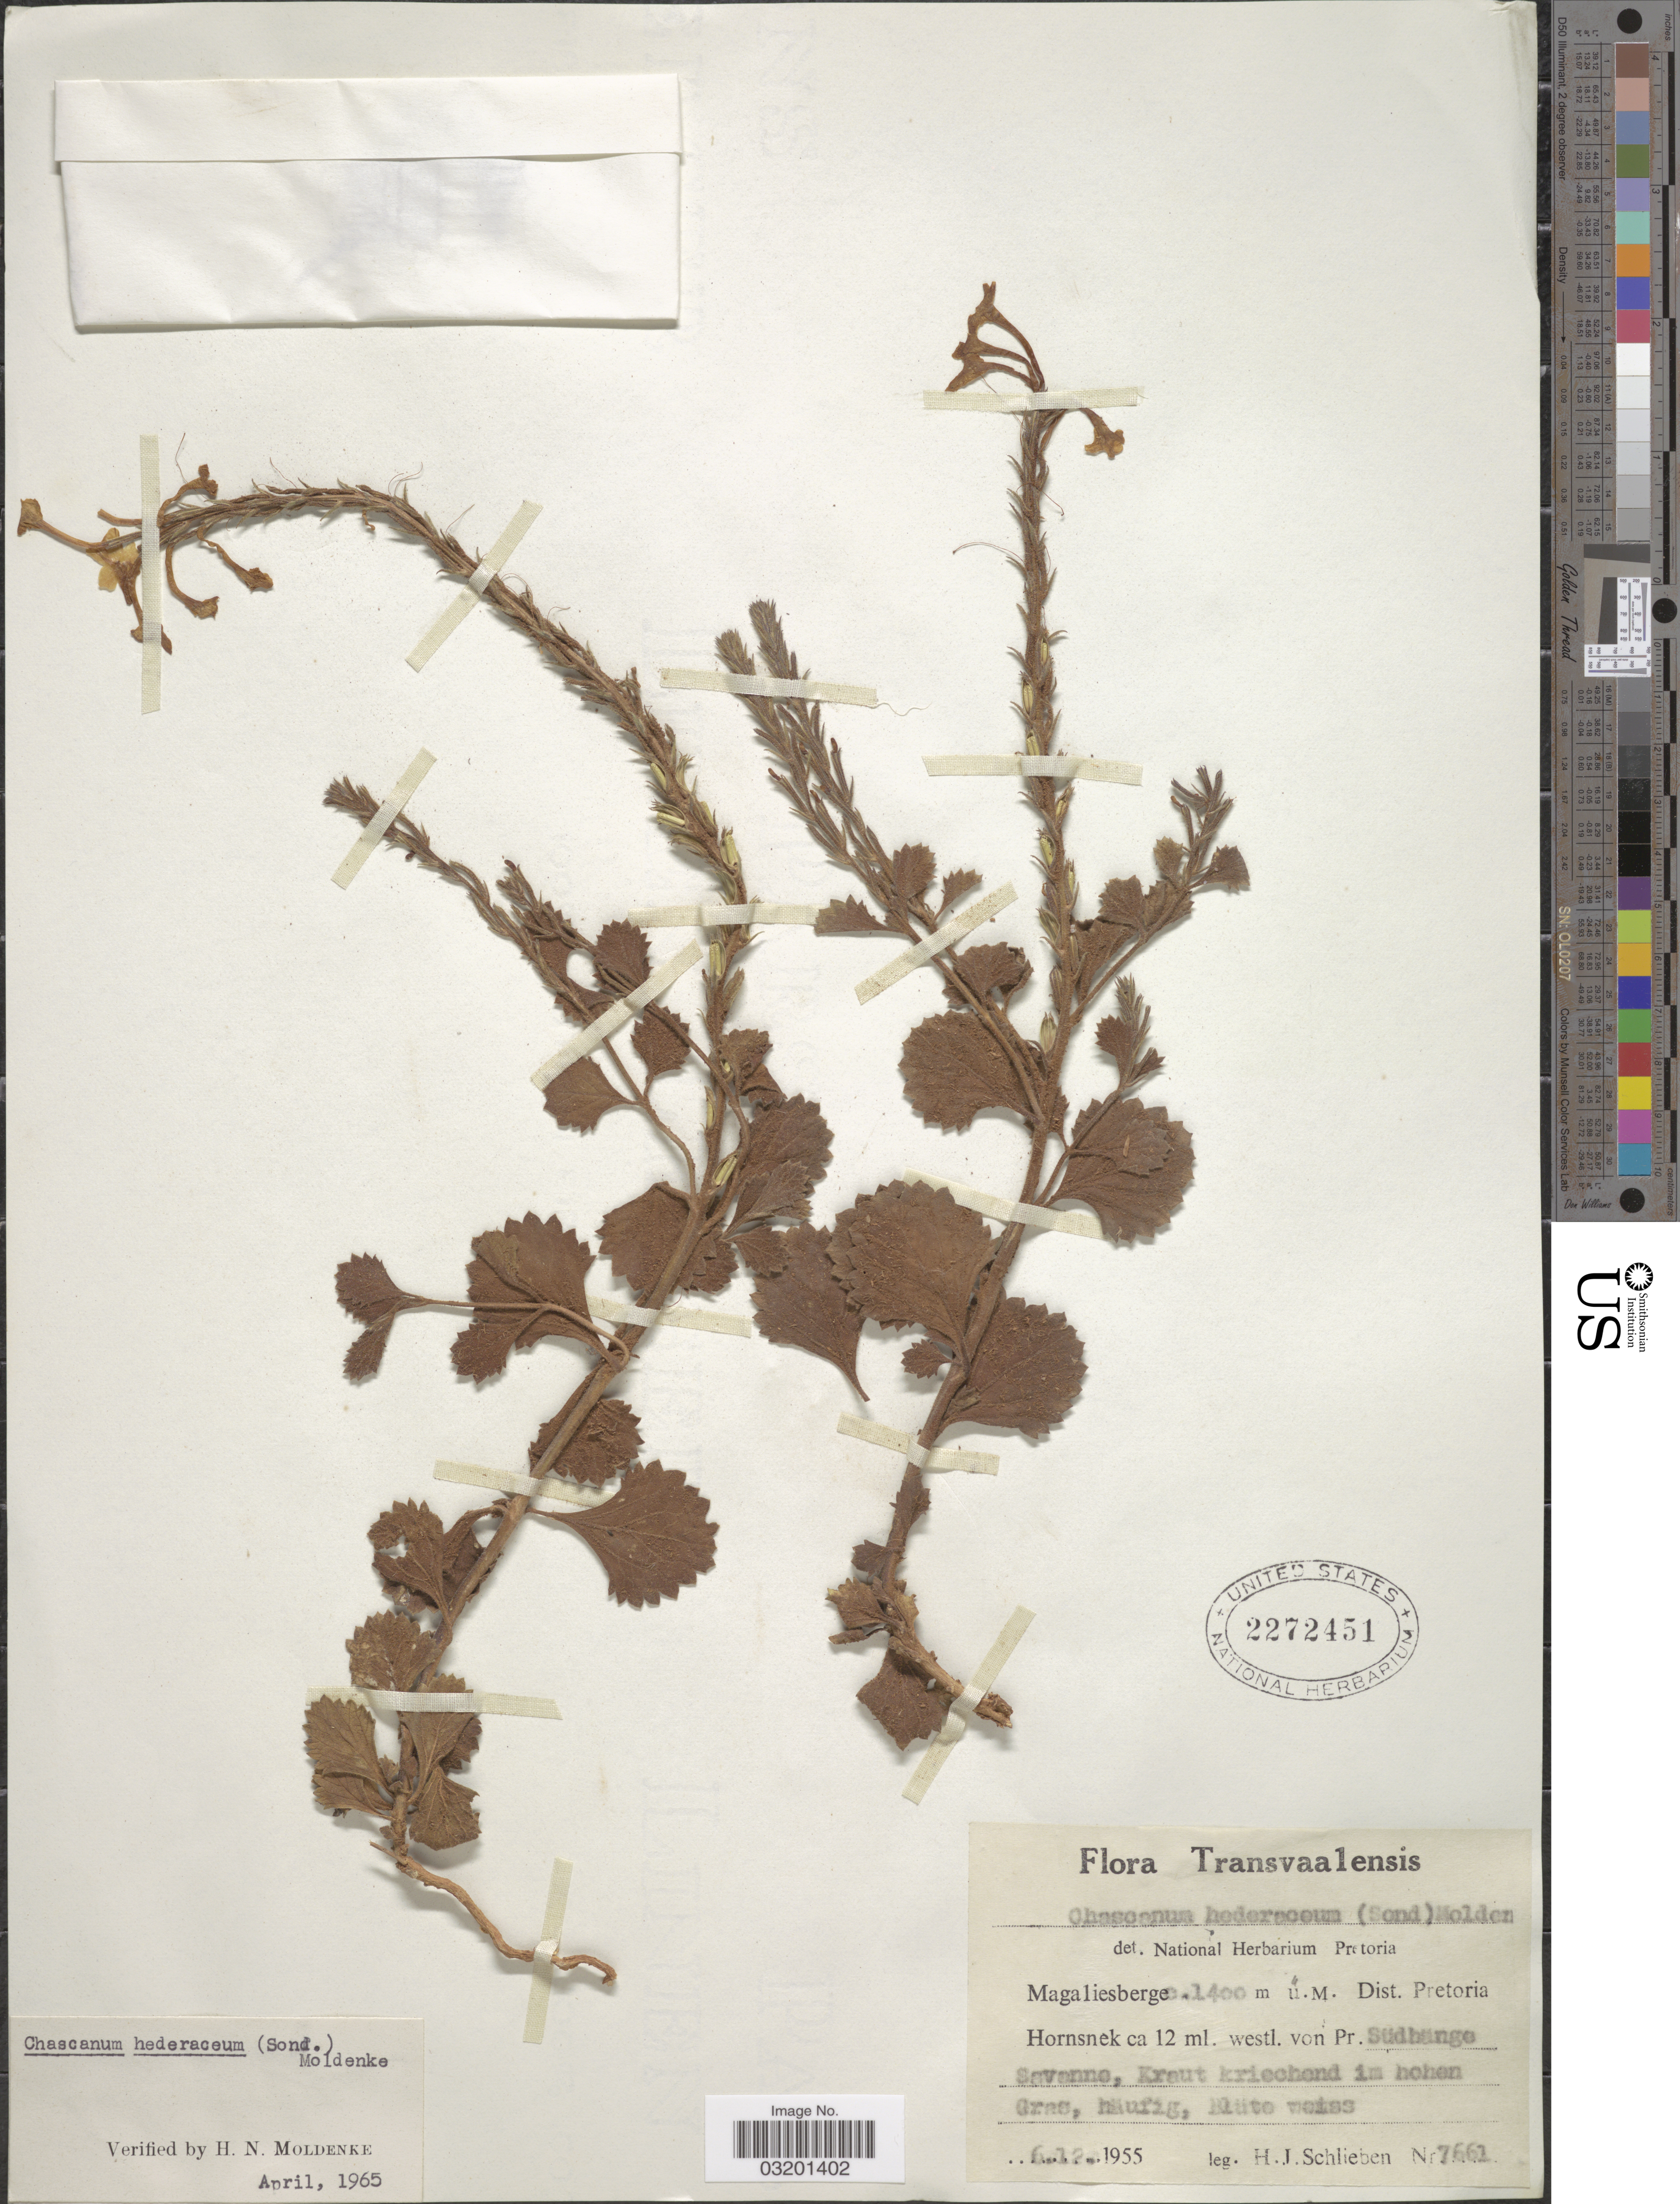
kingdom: Plantae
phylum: Tracheophyta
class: Magnoliopsida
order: Lamiales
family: Verbenaceae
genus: Chascanum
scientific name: Chascanum hederaceum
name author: (Sond.) Moldenke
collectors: H. J. Schlieben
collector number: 7661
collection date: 1955-12-06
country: South Africa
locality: Transvaalensis, Magaliesberge, Dist. Pretoria, Hornsnek ca 12 ml. westl. von Pr. Südhänge.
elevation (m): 1400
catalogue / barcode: US 2272451